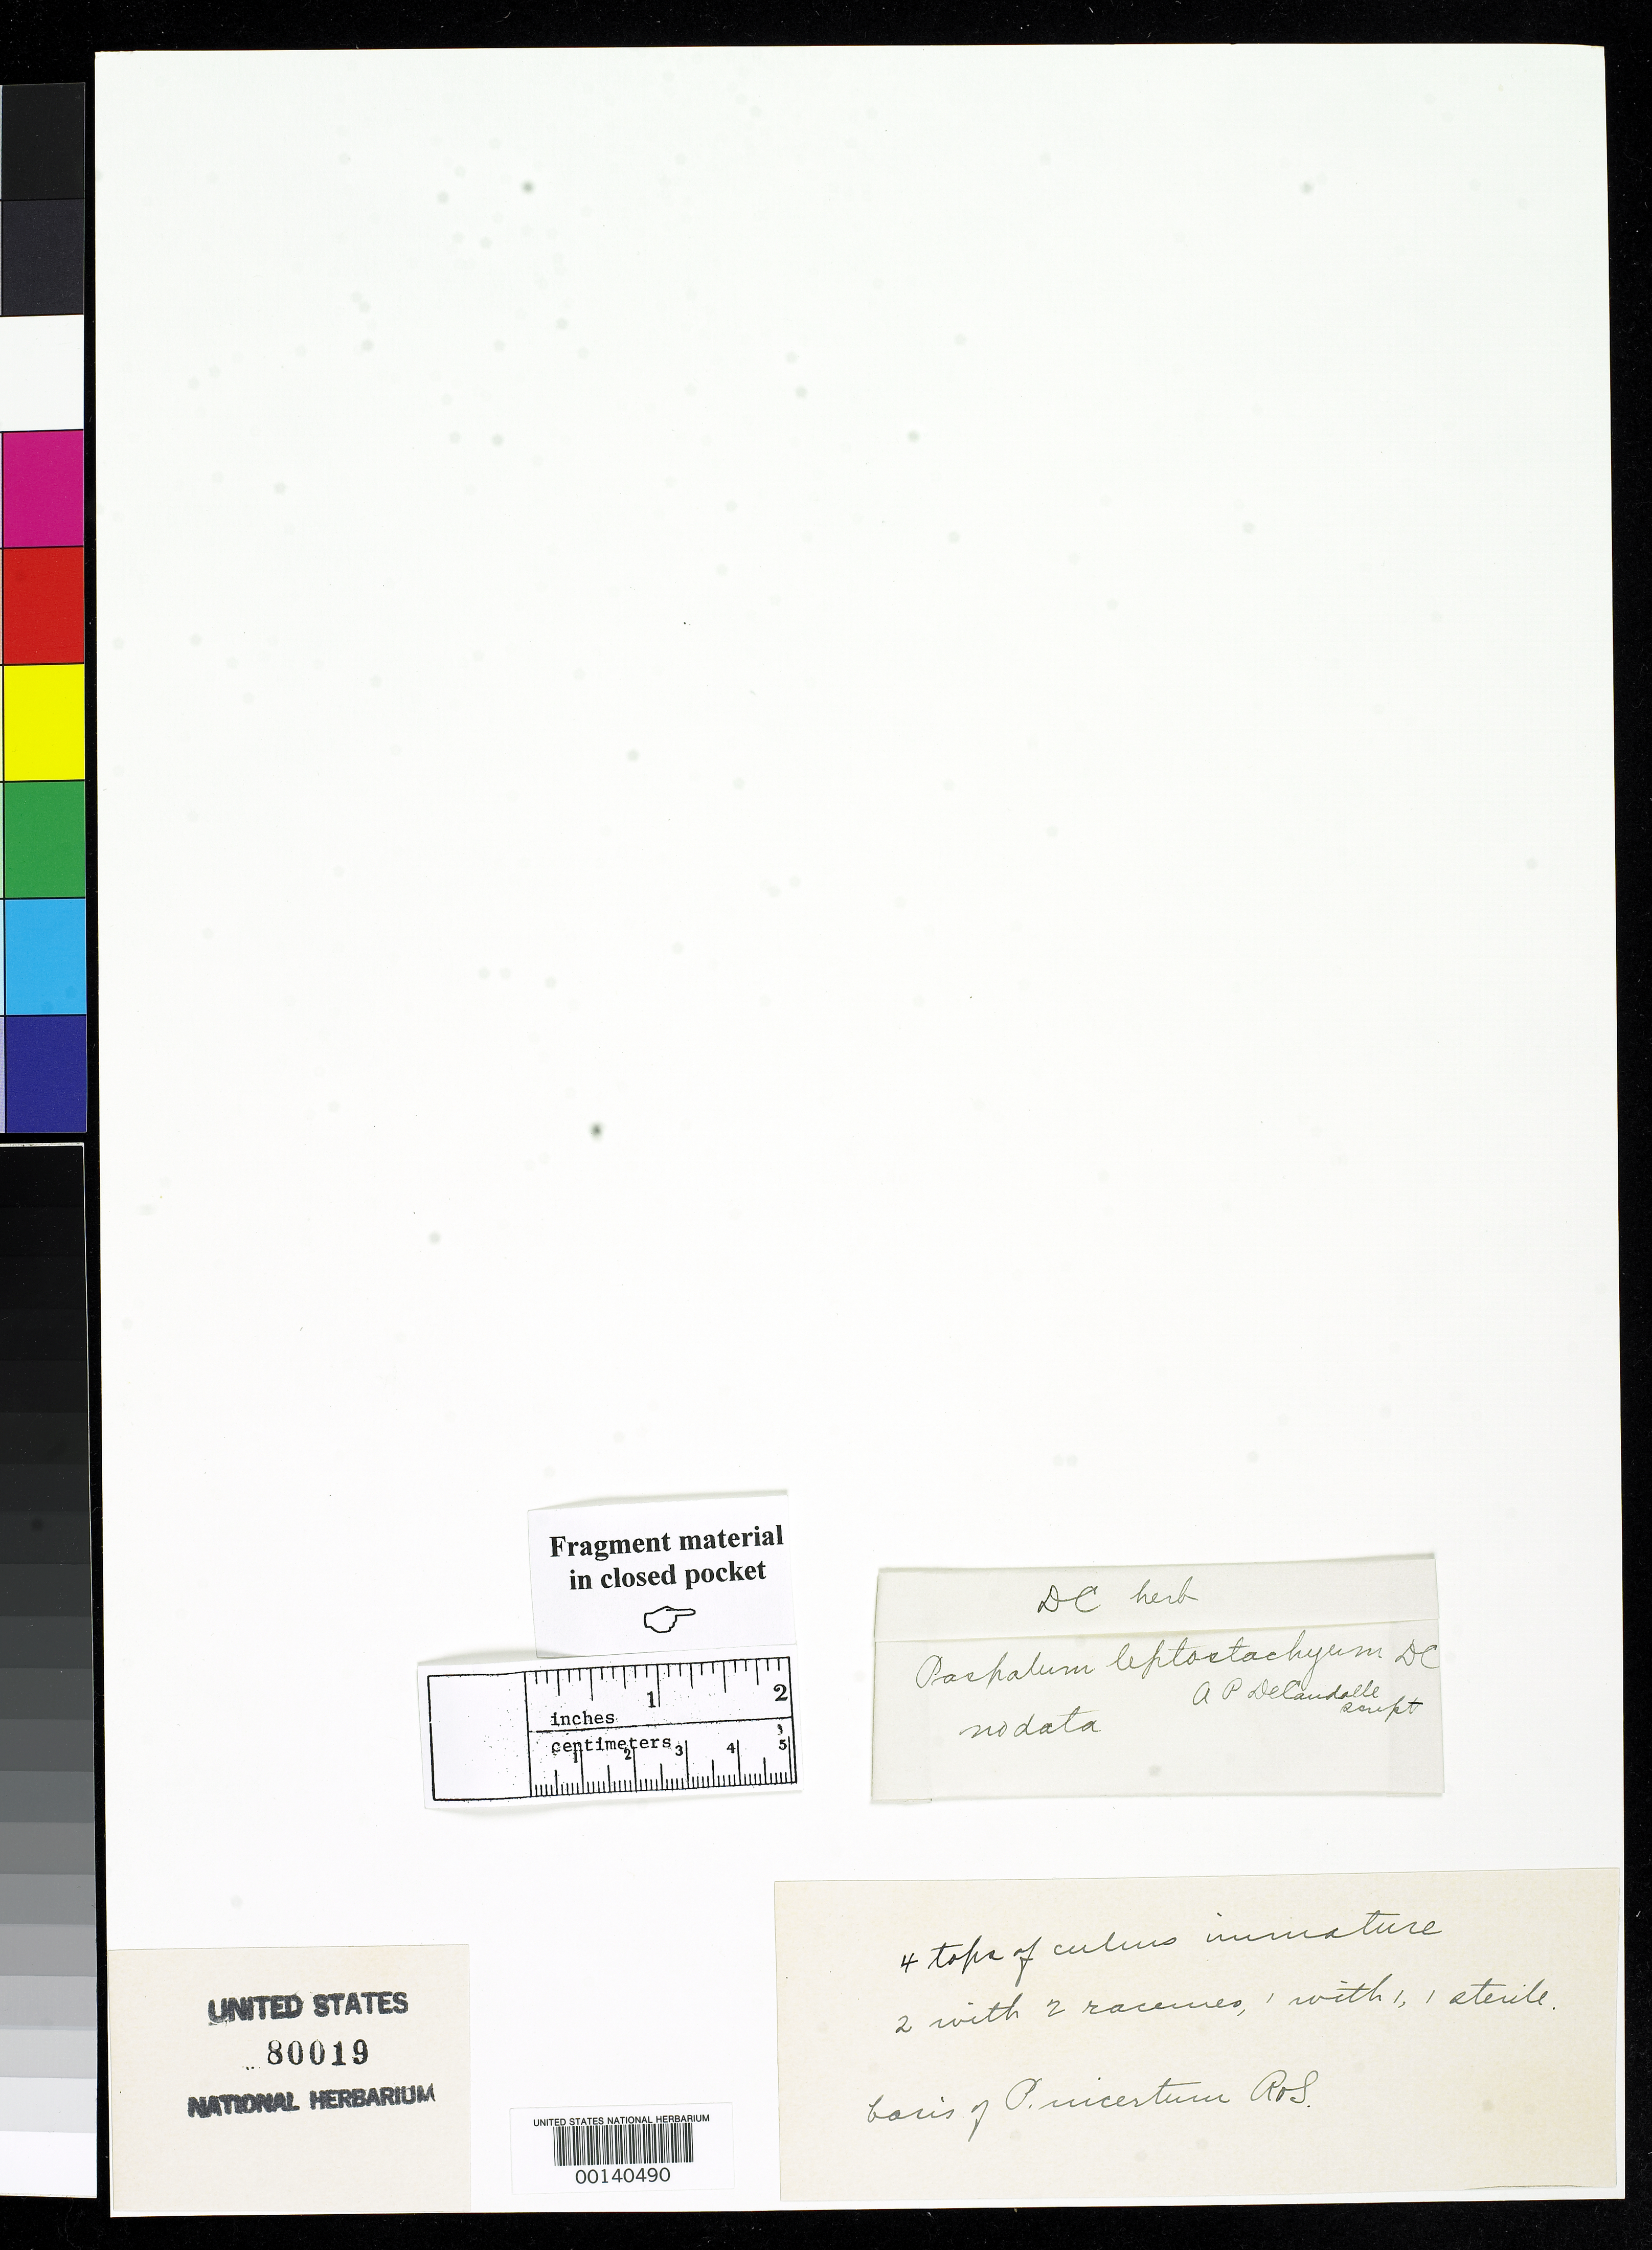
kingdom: Plantae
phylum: Tracheophyta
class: Liliopsida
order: Poales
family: Poaceae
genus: Paspalum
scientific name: Paspalum leptostachyum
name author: DC.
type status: Type Fragment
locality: DO NOT MODIFY [This collection event record is attached to a large number of catalog records with both collector & country unknown; label data should be confirmed from individual specimens.]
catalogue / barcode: US 80019